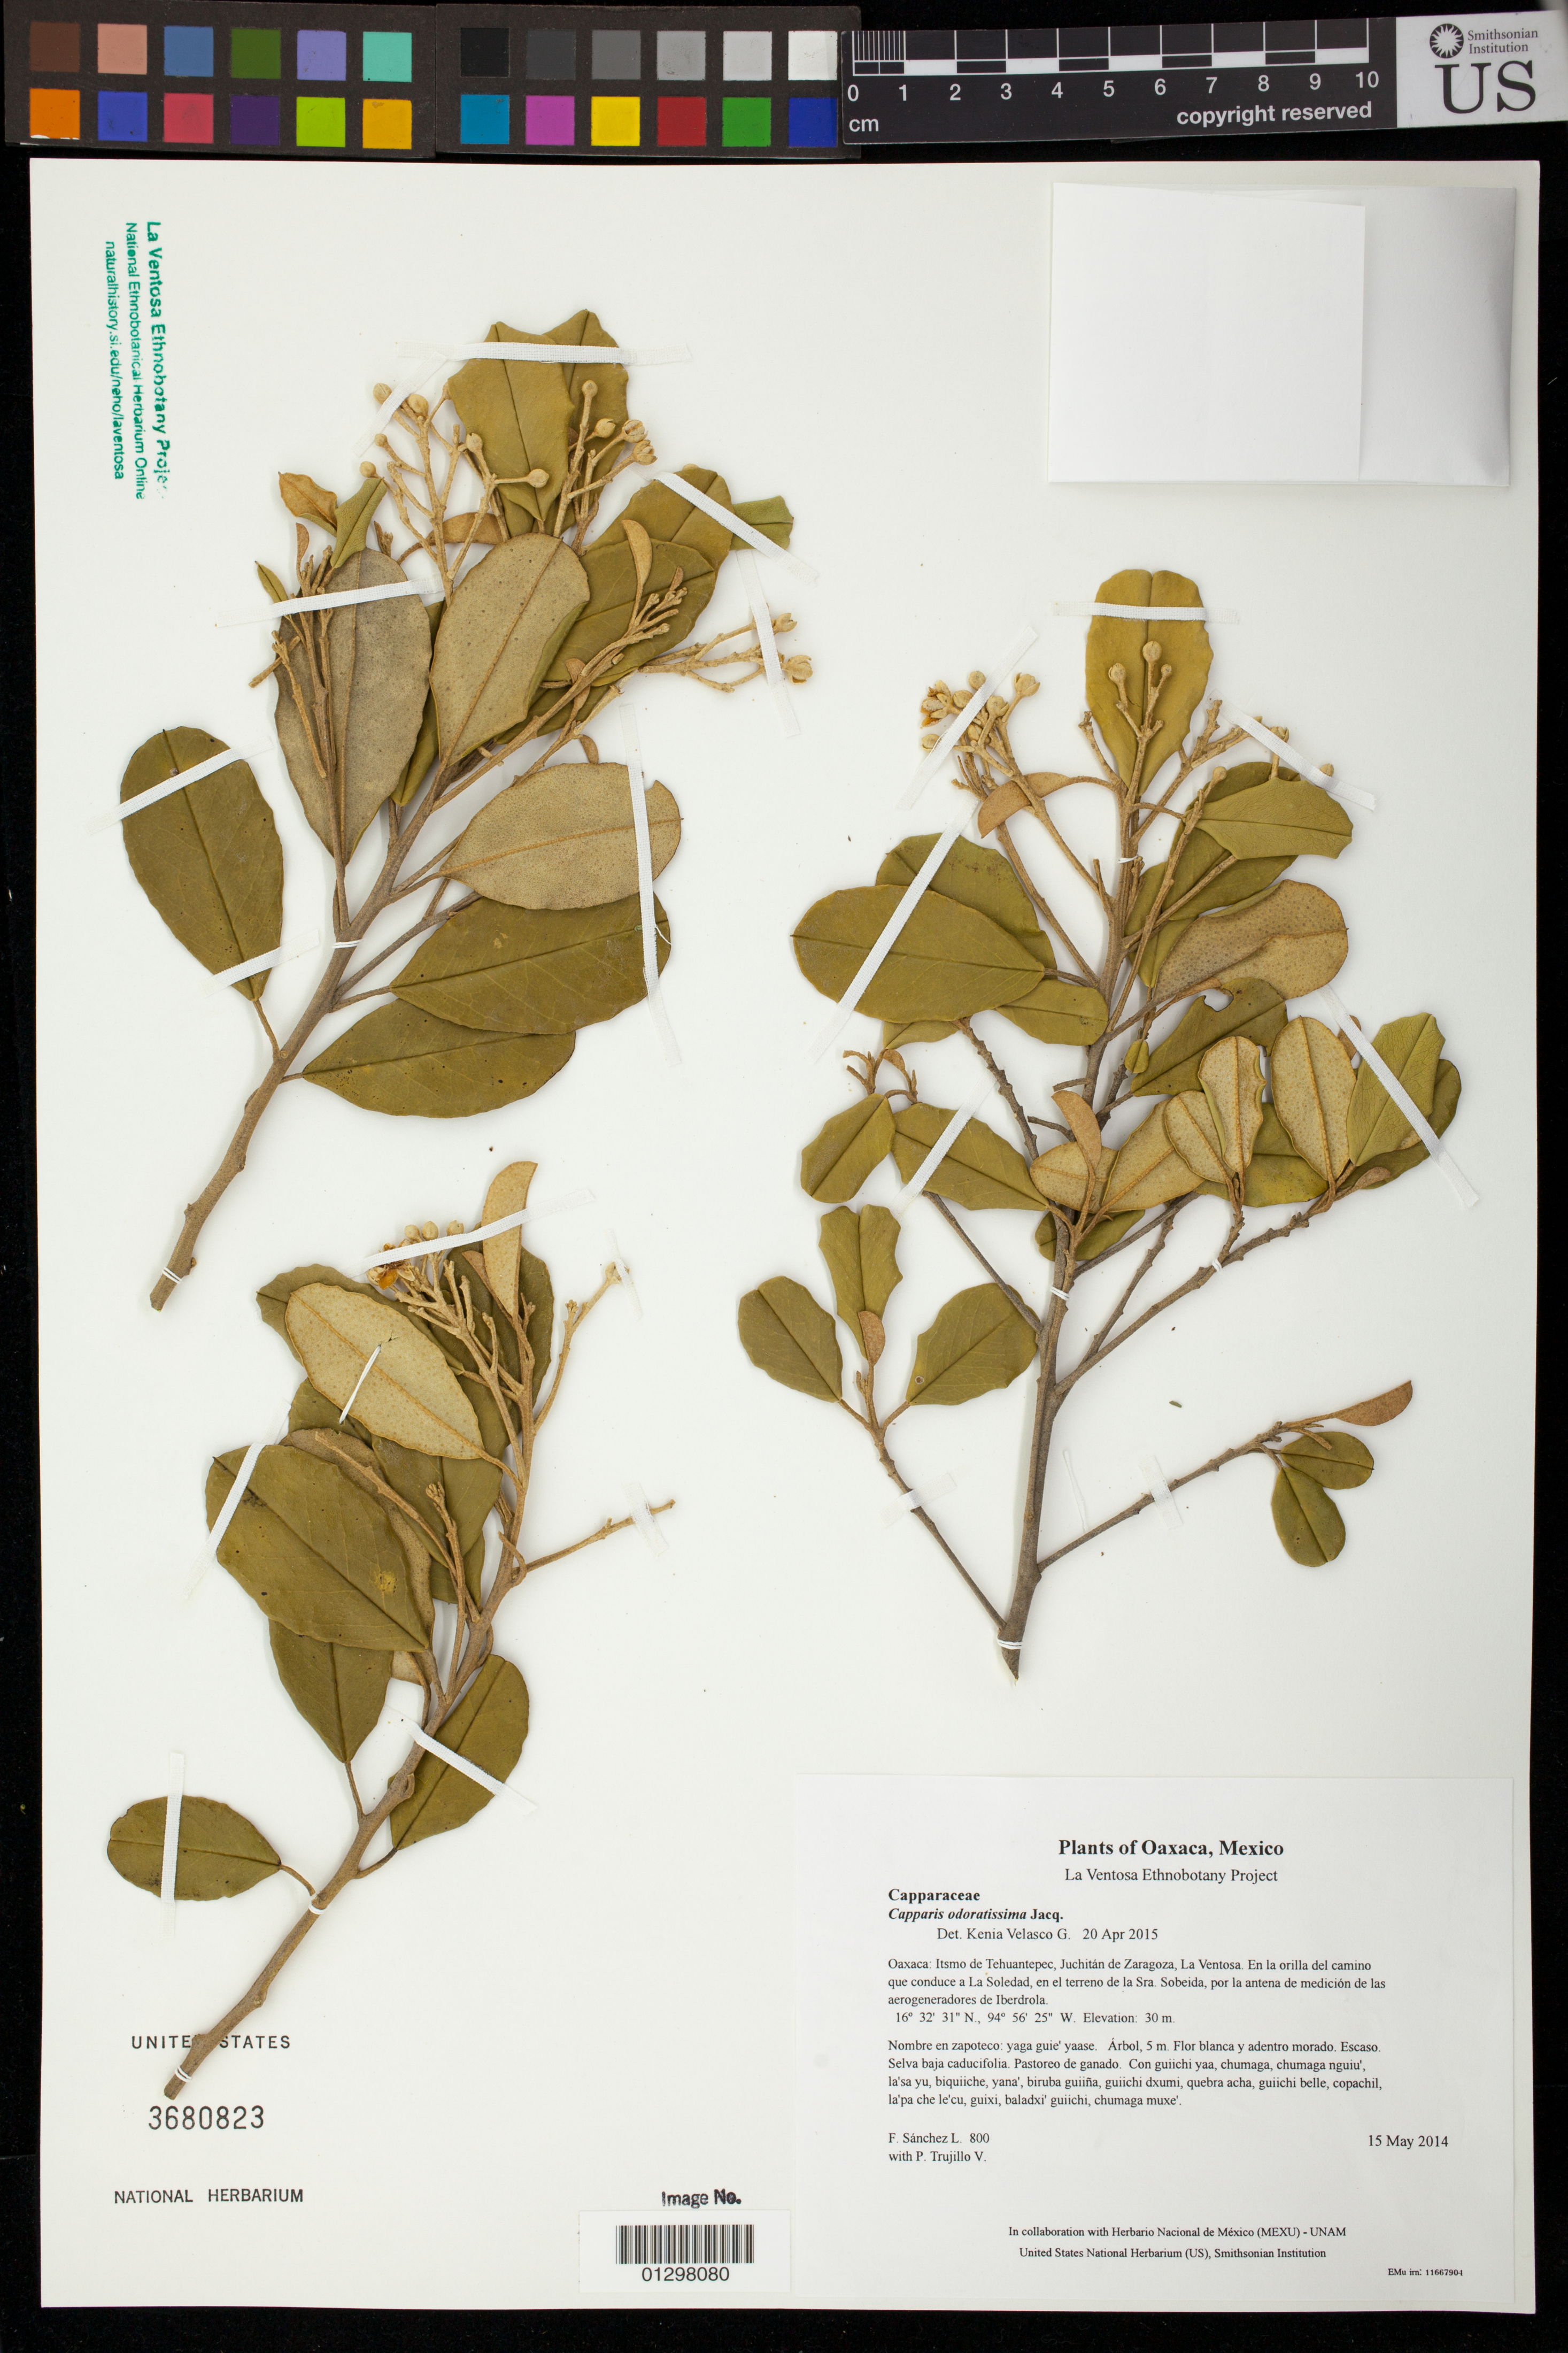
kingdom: Plantae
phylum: Tracheophyta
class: Magnoliopsida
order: Brassicales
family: Capparaceae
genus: Quadrella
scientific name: Quadrella odoratissima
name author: (Jacq.) Hutch.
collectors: F. Sánchez L. & P. Trujillo V.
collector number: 800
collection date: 2014-05-15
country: Mexico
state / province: Oaxaca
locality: Itsmo de Tehuantepec, Juchitán de Zaragoza, La Ventosa. En la orilla del camino que conduce a La Soledad, en el terreno de la Sra. Sobeida, por la antena de medición de las aerogeneradores de Iberdrola.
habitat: Selva baja caducifolia. Pastoreo de ganado.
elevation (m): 30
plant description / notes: JEBOT, MEXU, SERO, US; Yaga. 5 m. Guie' naquichi' ne ndaani ni nagu. Huaxie'.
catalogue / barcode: US 3680823